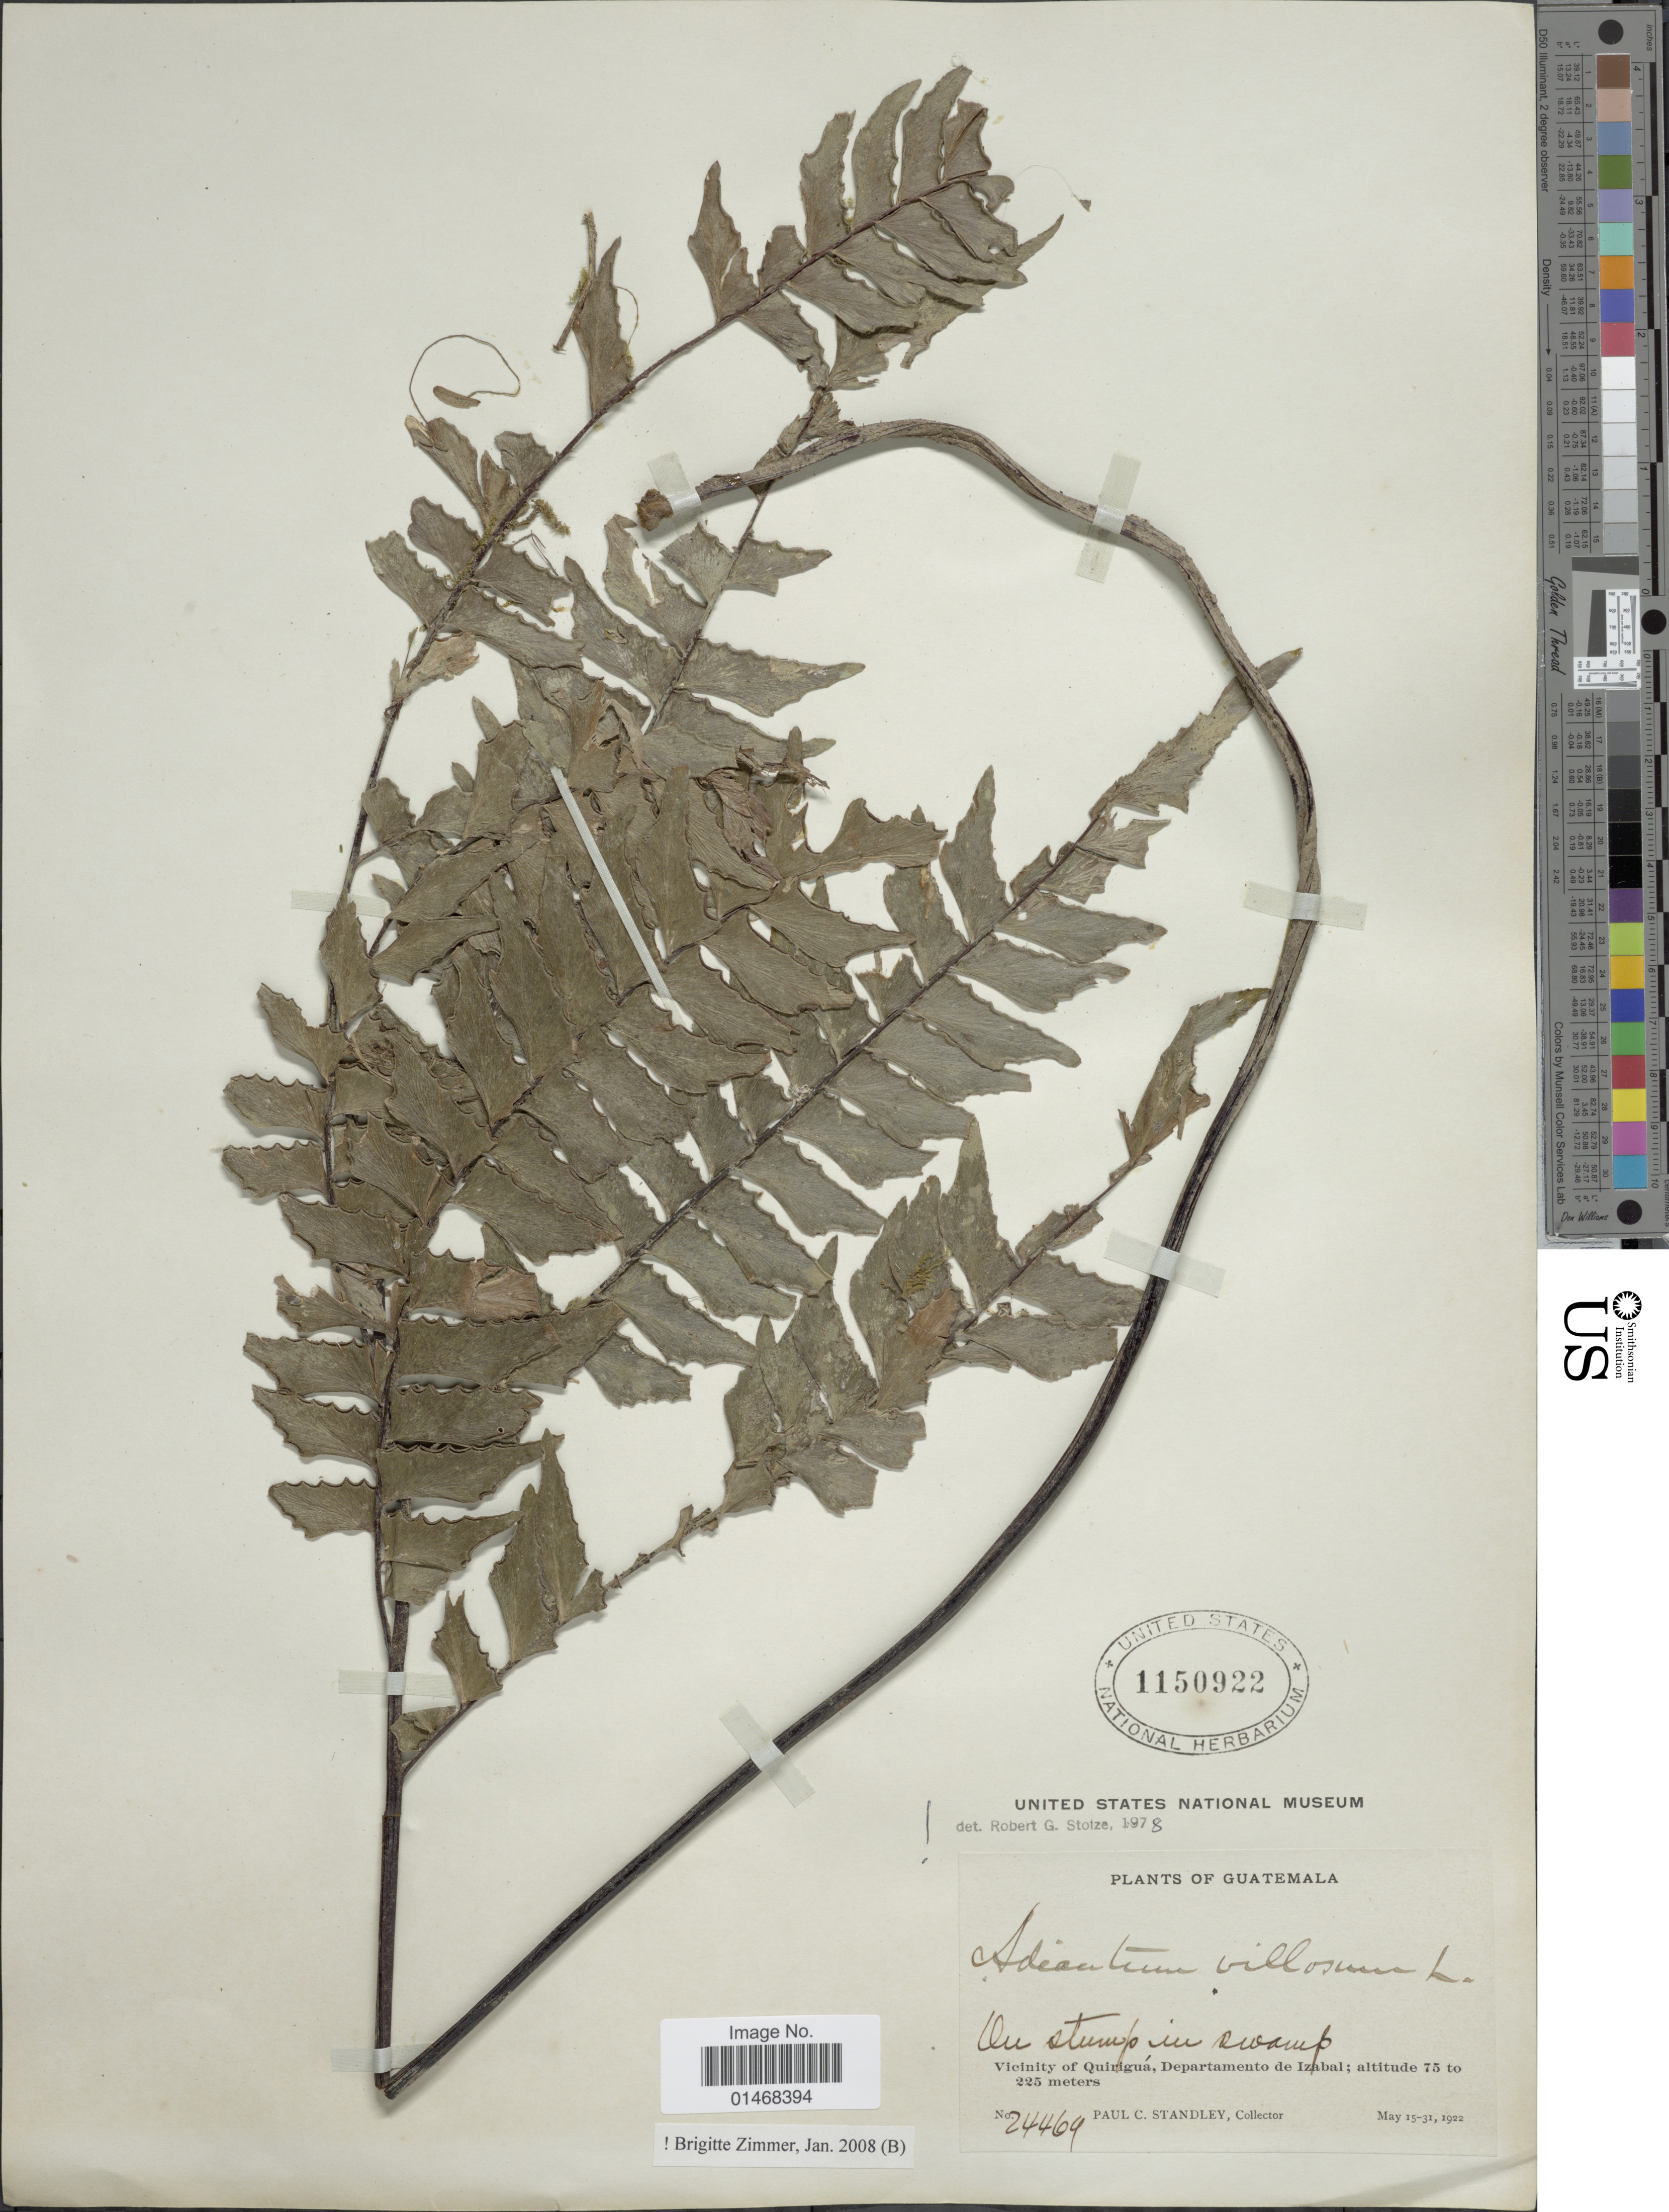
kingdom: Plantae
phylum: Tracheophyta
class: Polypodiopsida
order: Polypodiales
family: Pteridaceae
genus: Adiantum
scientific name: Adiantum villosum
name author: L.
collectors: P. C. Standley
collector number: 24469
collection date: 1922-05-15/1922-05-31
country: Guatemala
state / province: Izabal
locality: Vicinity of Quiriguá, Departamento de Izabal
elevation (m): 75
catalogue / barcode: US 1150922